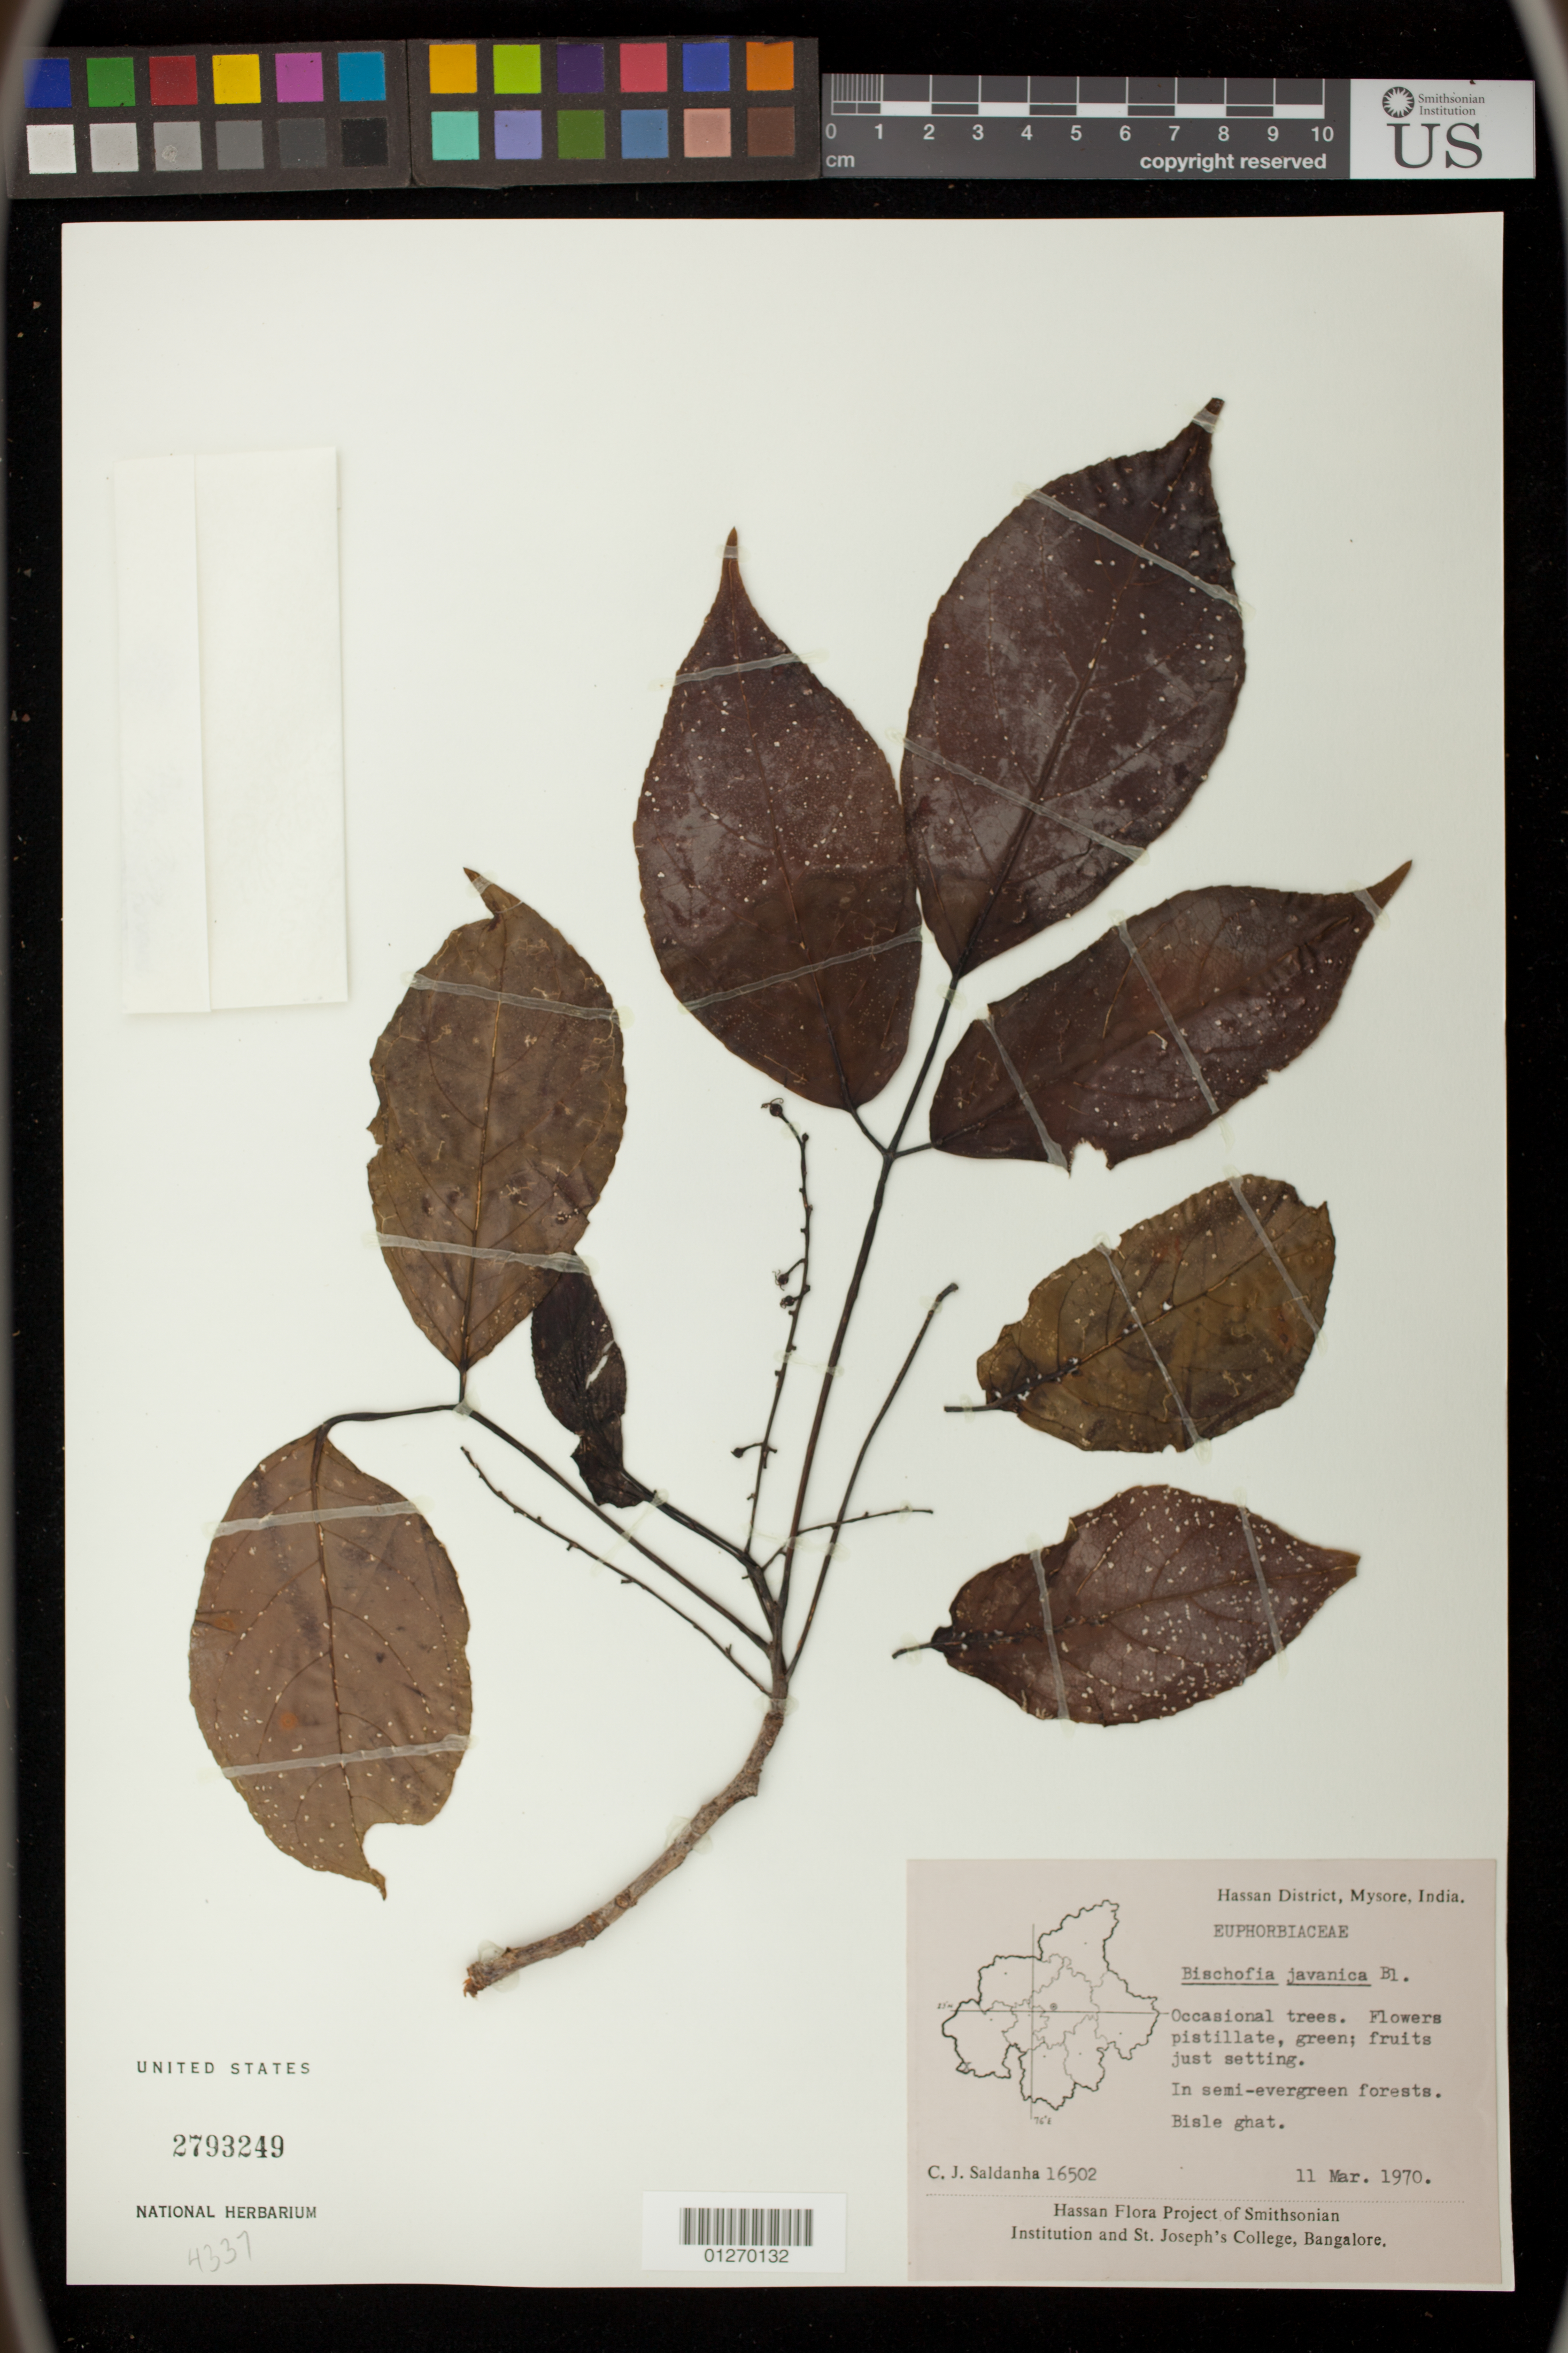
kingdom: Plantae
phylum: Tracheophyta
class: Magnoliopsida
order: Malpighiales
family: Phyllanthaceae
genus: Bischofia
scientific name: Bischofia javanica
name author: Blume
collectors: C. J. Saldanha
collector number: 16502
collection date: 1970-03-11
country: India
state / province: Karnataka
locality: Bisle ghat. Hassan District, Mysore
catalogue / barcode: US 2793249